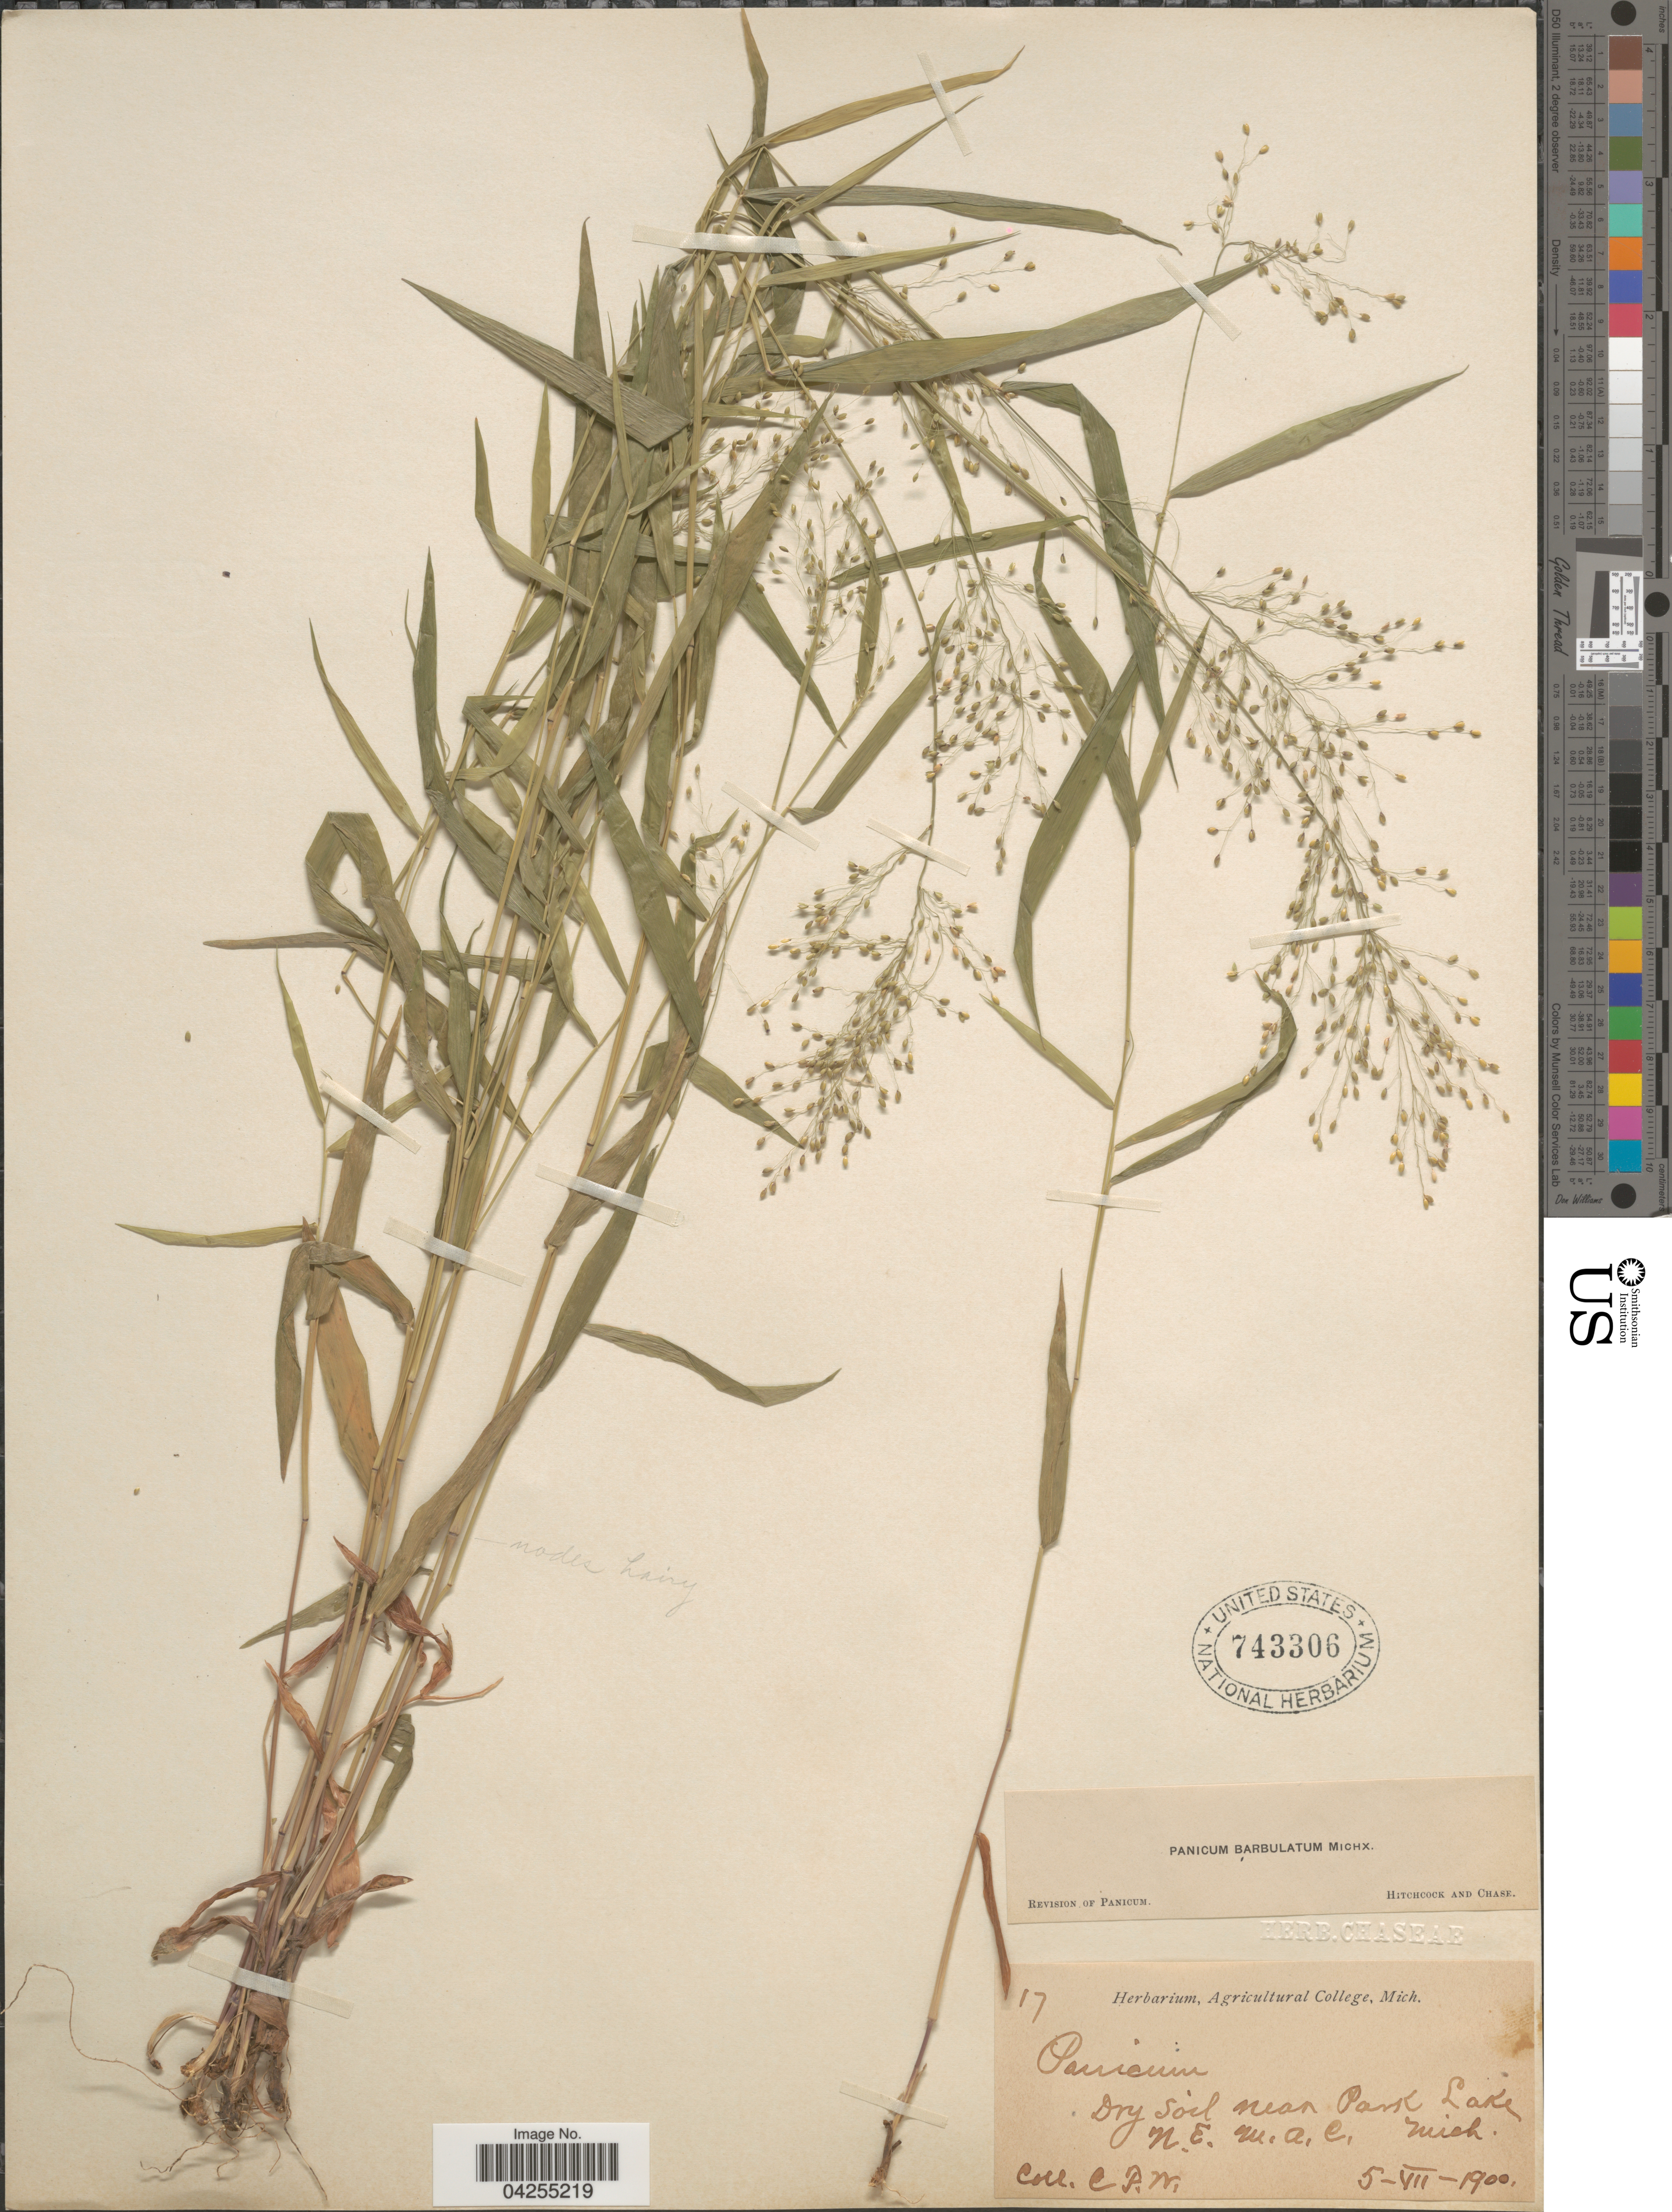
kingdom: Plantae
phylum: Tracheophyta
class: Liliopsida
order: Poales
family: Poaceae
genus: Dichanthelium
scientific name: Dichanthelium dichotomum var. dichotomum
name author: (L.) Gould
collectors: E. D. M.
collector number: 17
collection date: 1900-07-05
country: United States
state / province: Michigan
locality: Dry soil near Park Lake N.E. m.a.e.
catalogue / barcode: US 743306